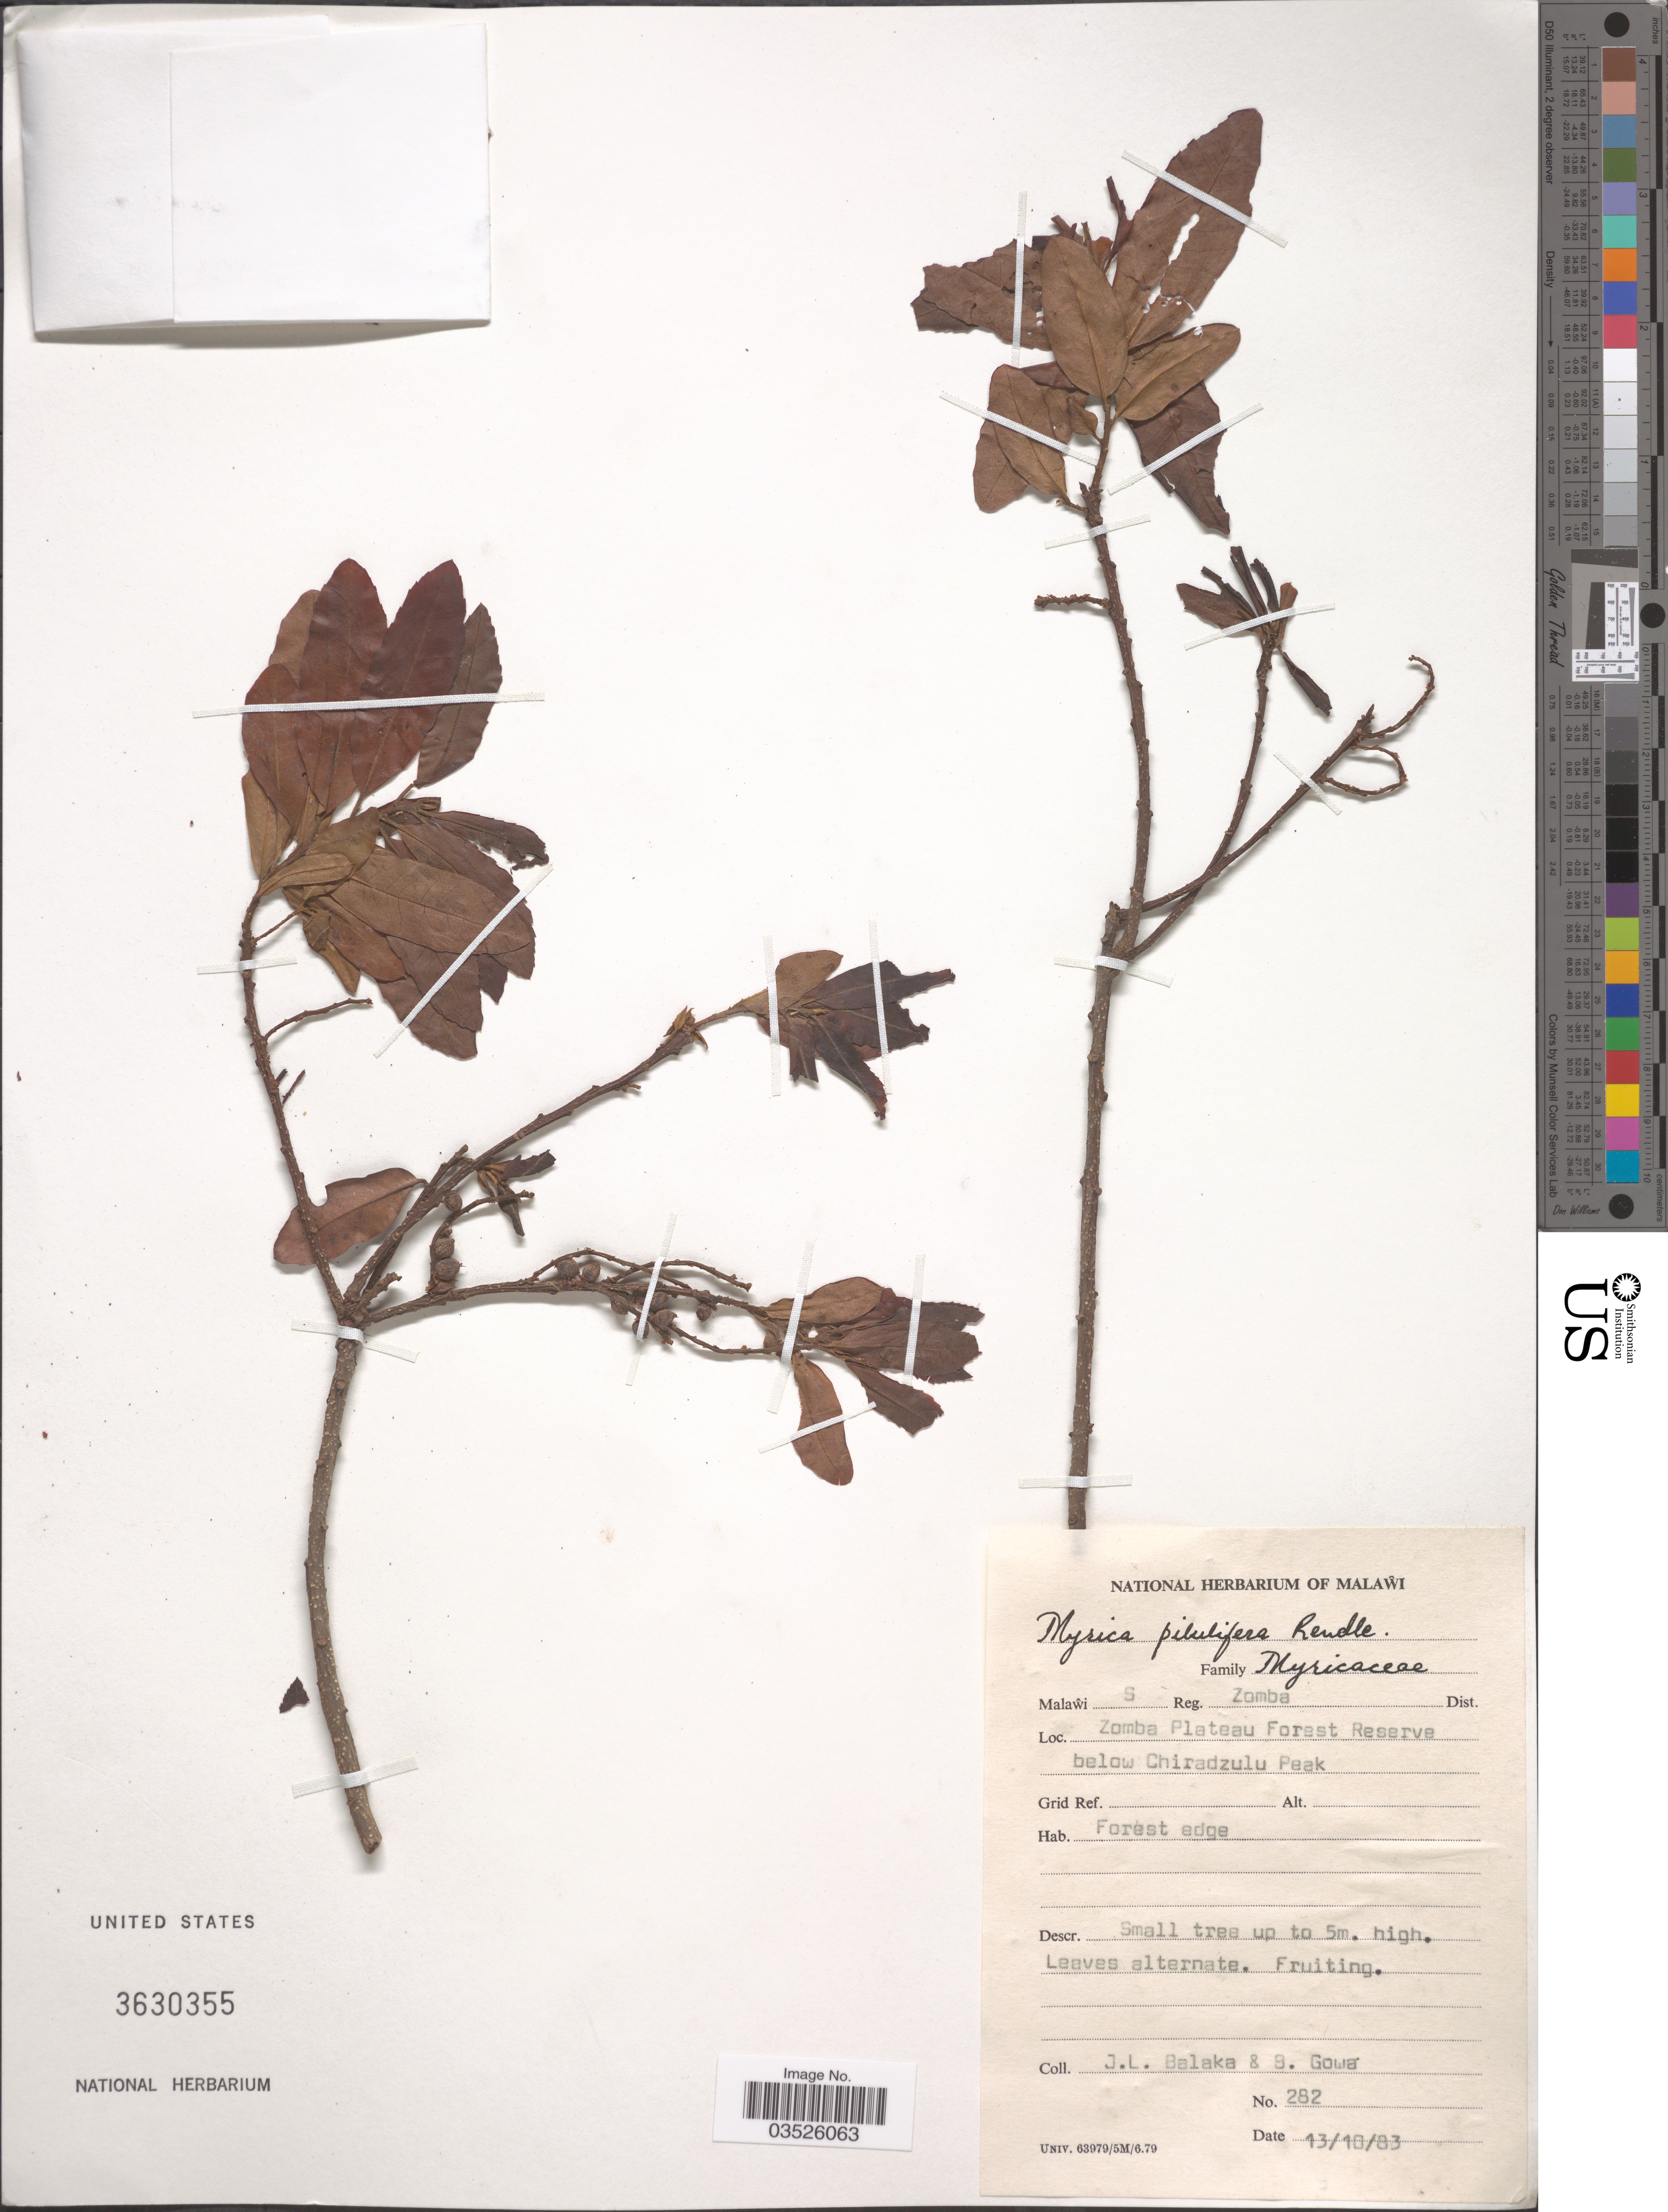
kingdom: Plantae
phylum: Tracheophyta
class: Magnoliopsida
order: Fagales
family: Myricaceae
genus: Morella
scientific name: Morella pilulifera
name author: (Rendle) Killick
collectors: J. Balaka & B. Gowa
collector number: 282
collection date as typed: Transcribed d/m/y: 13/10/83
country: Malawi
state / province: Southern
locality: S Reg. Zomba Dist. Zomba Plateau Forest Reserve below Chiradzulu Peak.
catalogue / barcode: US 3630355